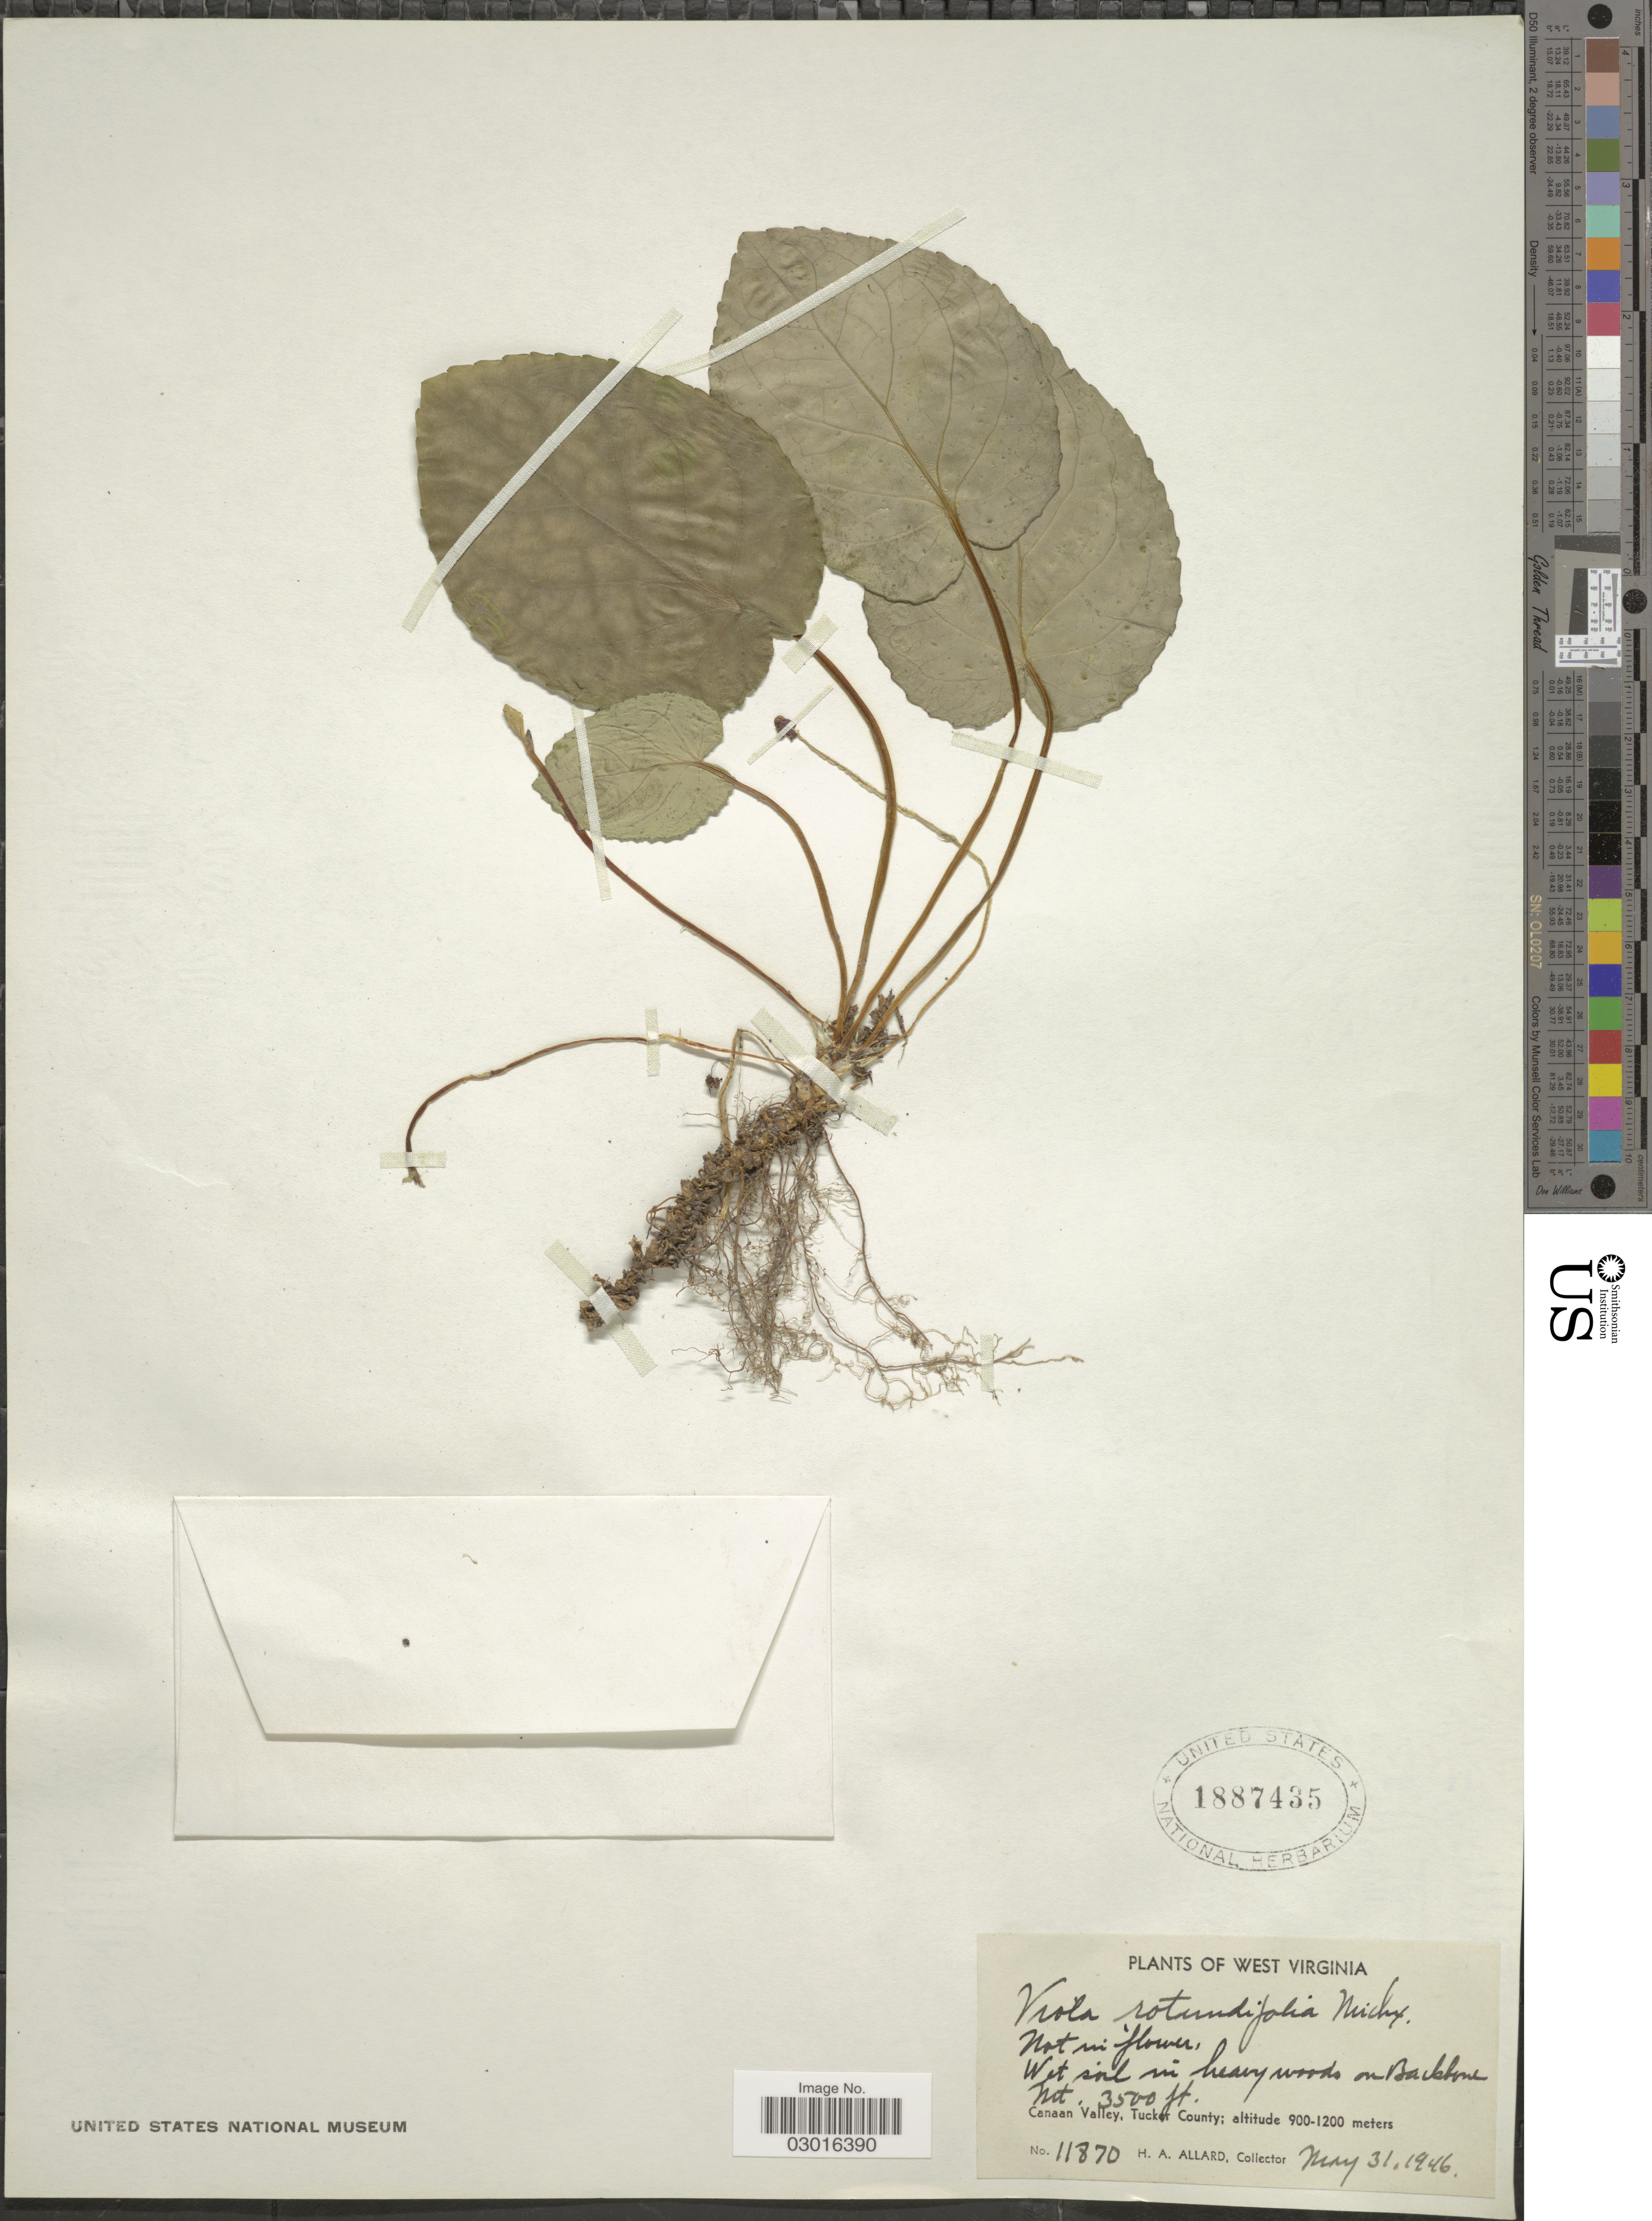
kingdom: Plantae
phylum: Tracheophyta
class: Magnoliopsida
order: Malpighiales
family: Violaceae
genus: Viola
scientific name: Viola rotundifolia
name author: Michx.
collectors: H. A. Allard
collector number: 11870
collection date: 1946-05-31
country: United States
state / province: West Virginia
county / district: Tucker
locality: On Backbone Mt. Canaan Valley, Tucker County.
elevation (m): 1067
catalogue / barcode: US 1887435